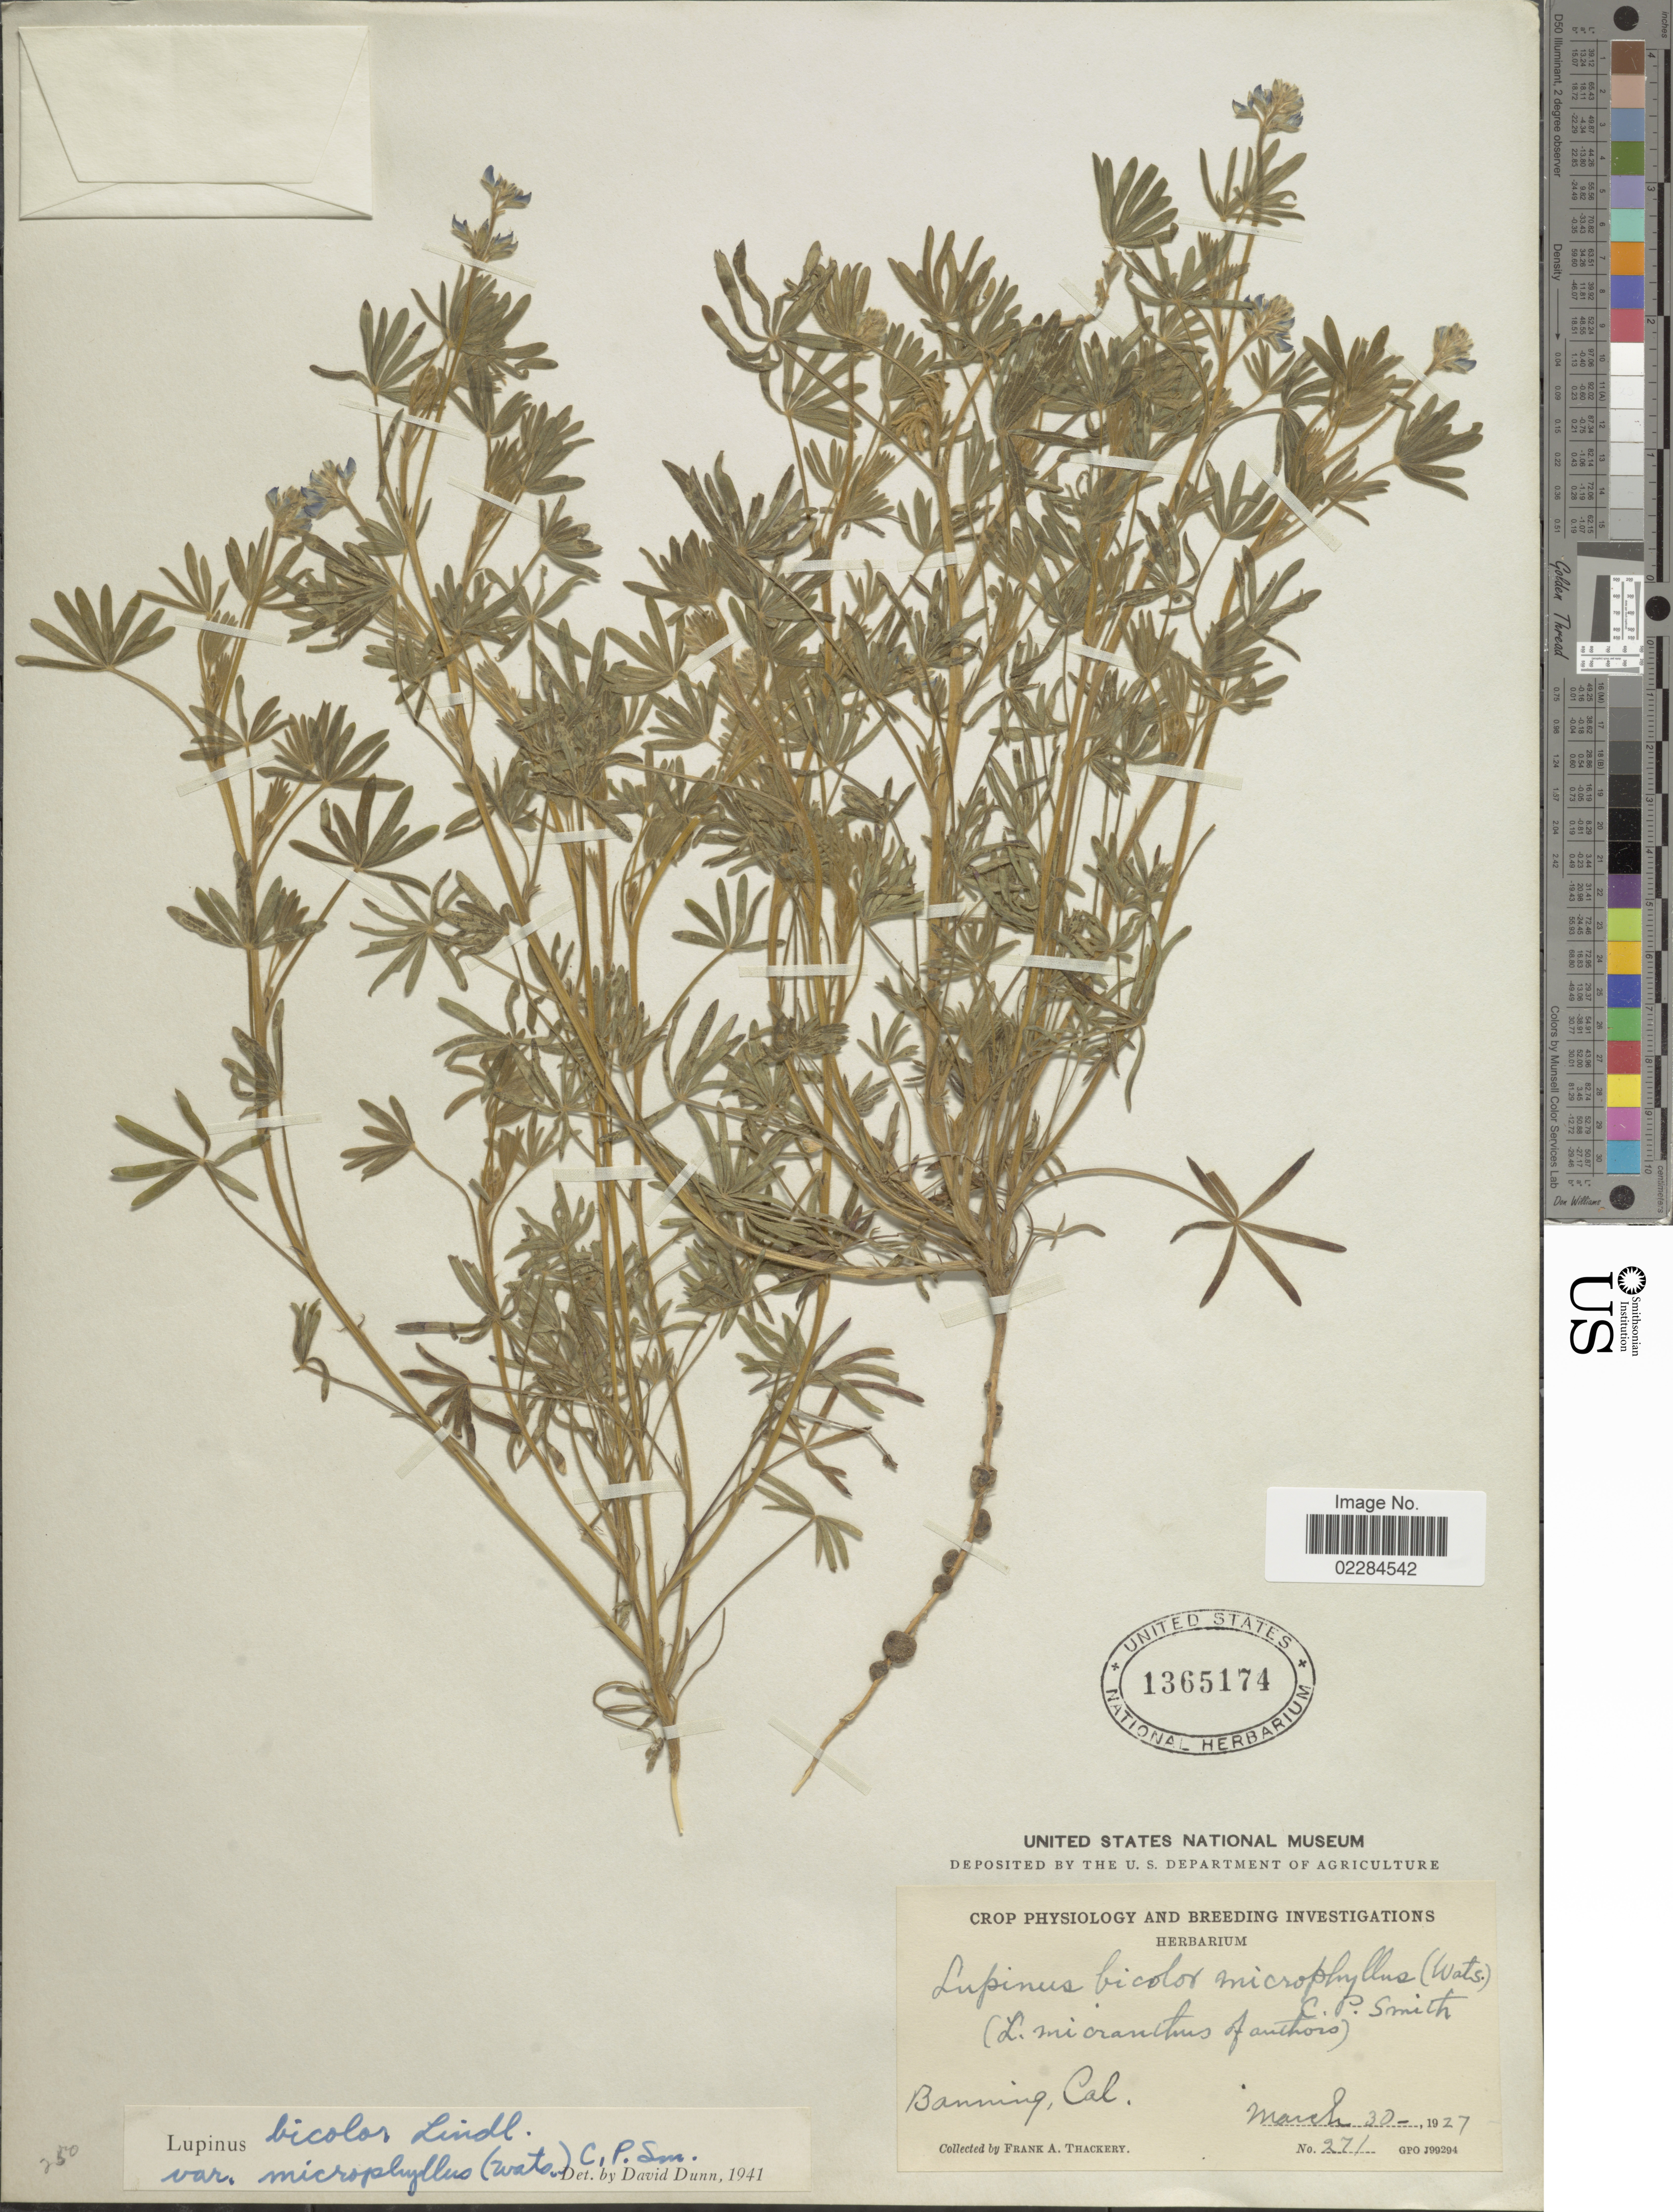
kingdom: Plantae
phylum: Tracheophyta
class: Magnoliopsida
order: Fabales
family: Fabaceae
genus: Lupinus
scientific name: Lupinus bicolor var. microphyllus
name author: Lindl.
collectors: F. Thackery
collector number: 271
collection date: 1927-03-30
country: United States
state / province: California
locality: Banning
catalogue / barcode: US 1365174